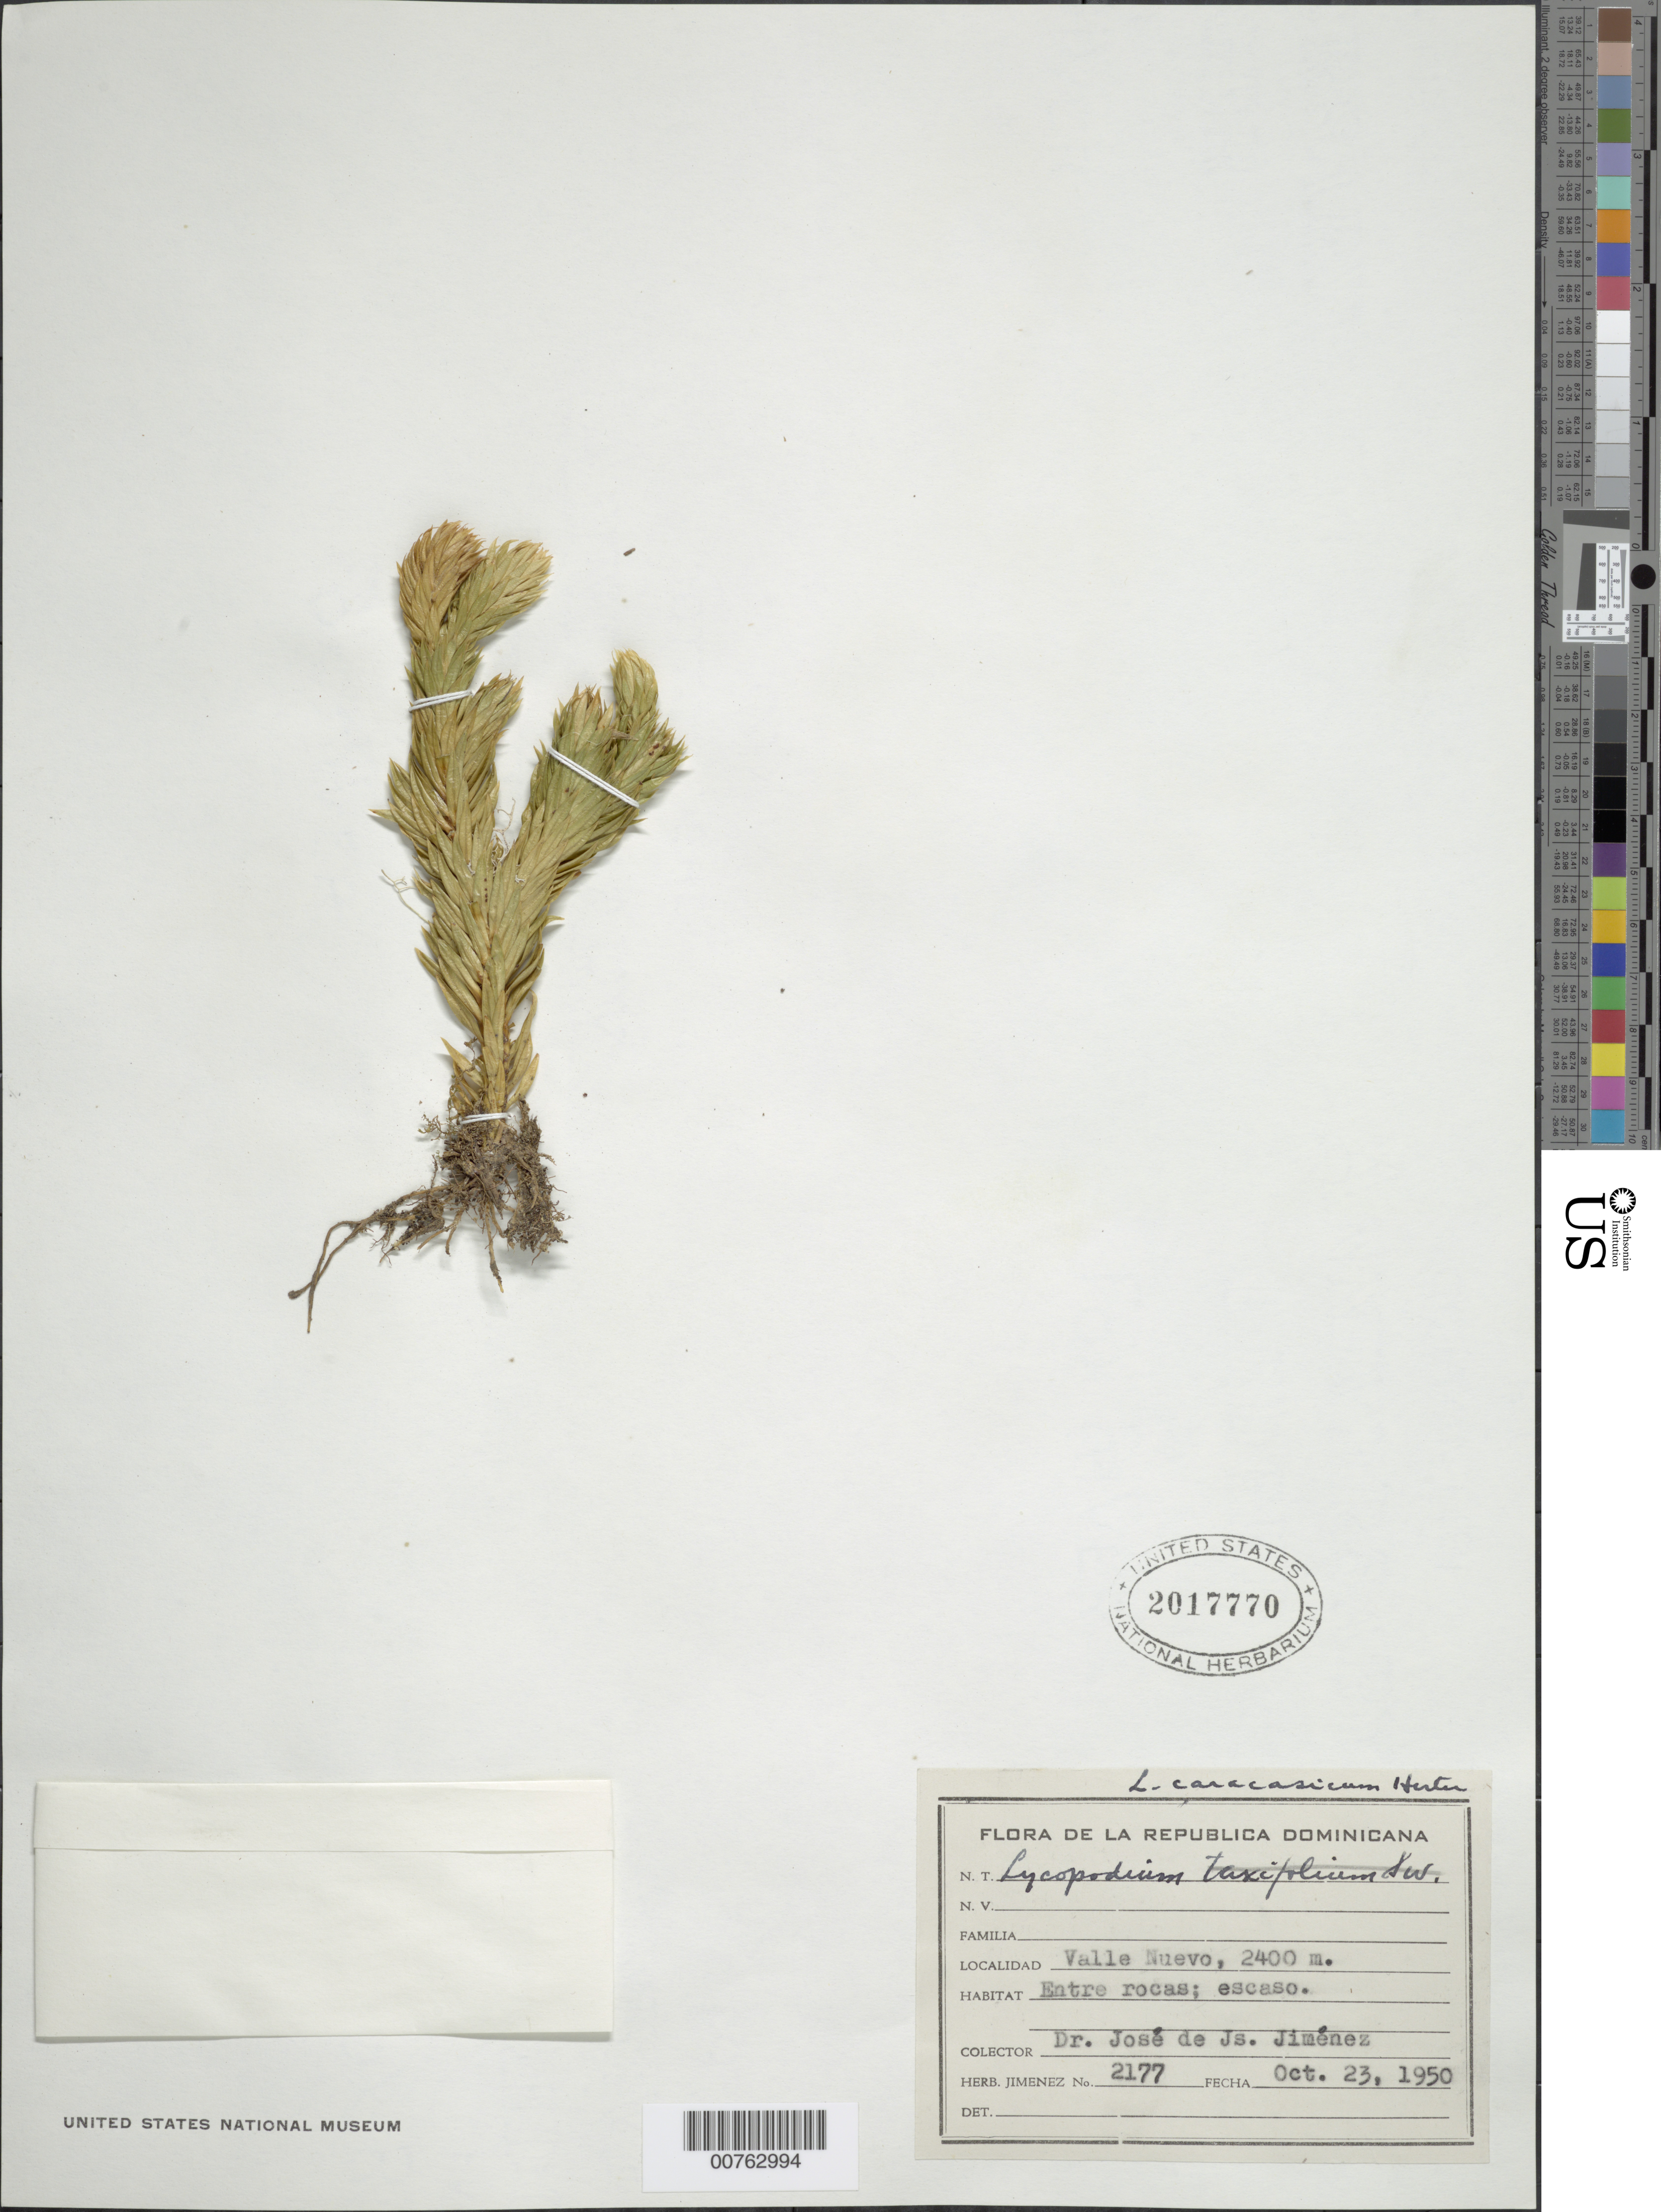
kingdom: Plantae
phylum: Tracheophyta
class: Lycopodiopsida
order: Lycopodiales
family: Lycopodiaceae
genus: Phlegmariurus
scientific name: Phlegmariurus hartwegianus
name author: (Spring) B. Øllg.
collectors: J. J. Jiménez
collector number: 2177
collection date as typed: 23 Oct 1950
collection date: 1950-10-23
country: Dominican Republic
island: Hispaniola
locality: Valle Nuevo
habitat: Entre rocas, escaso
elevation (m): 2400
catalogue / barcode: US 2017770